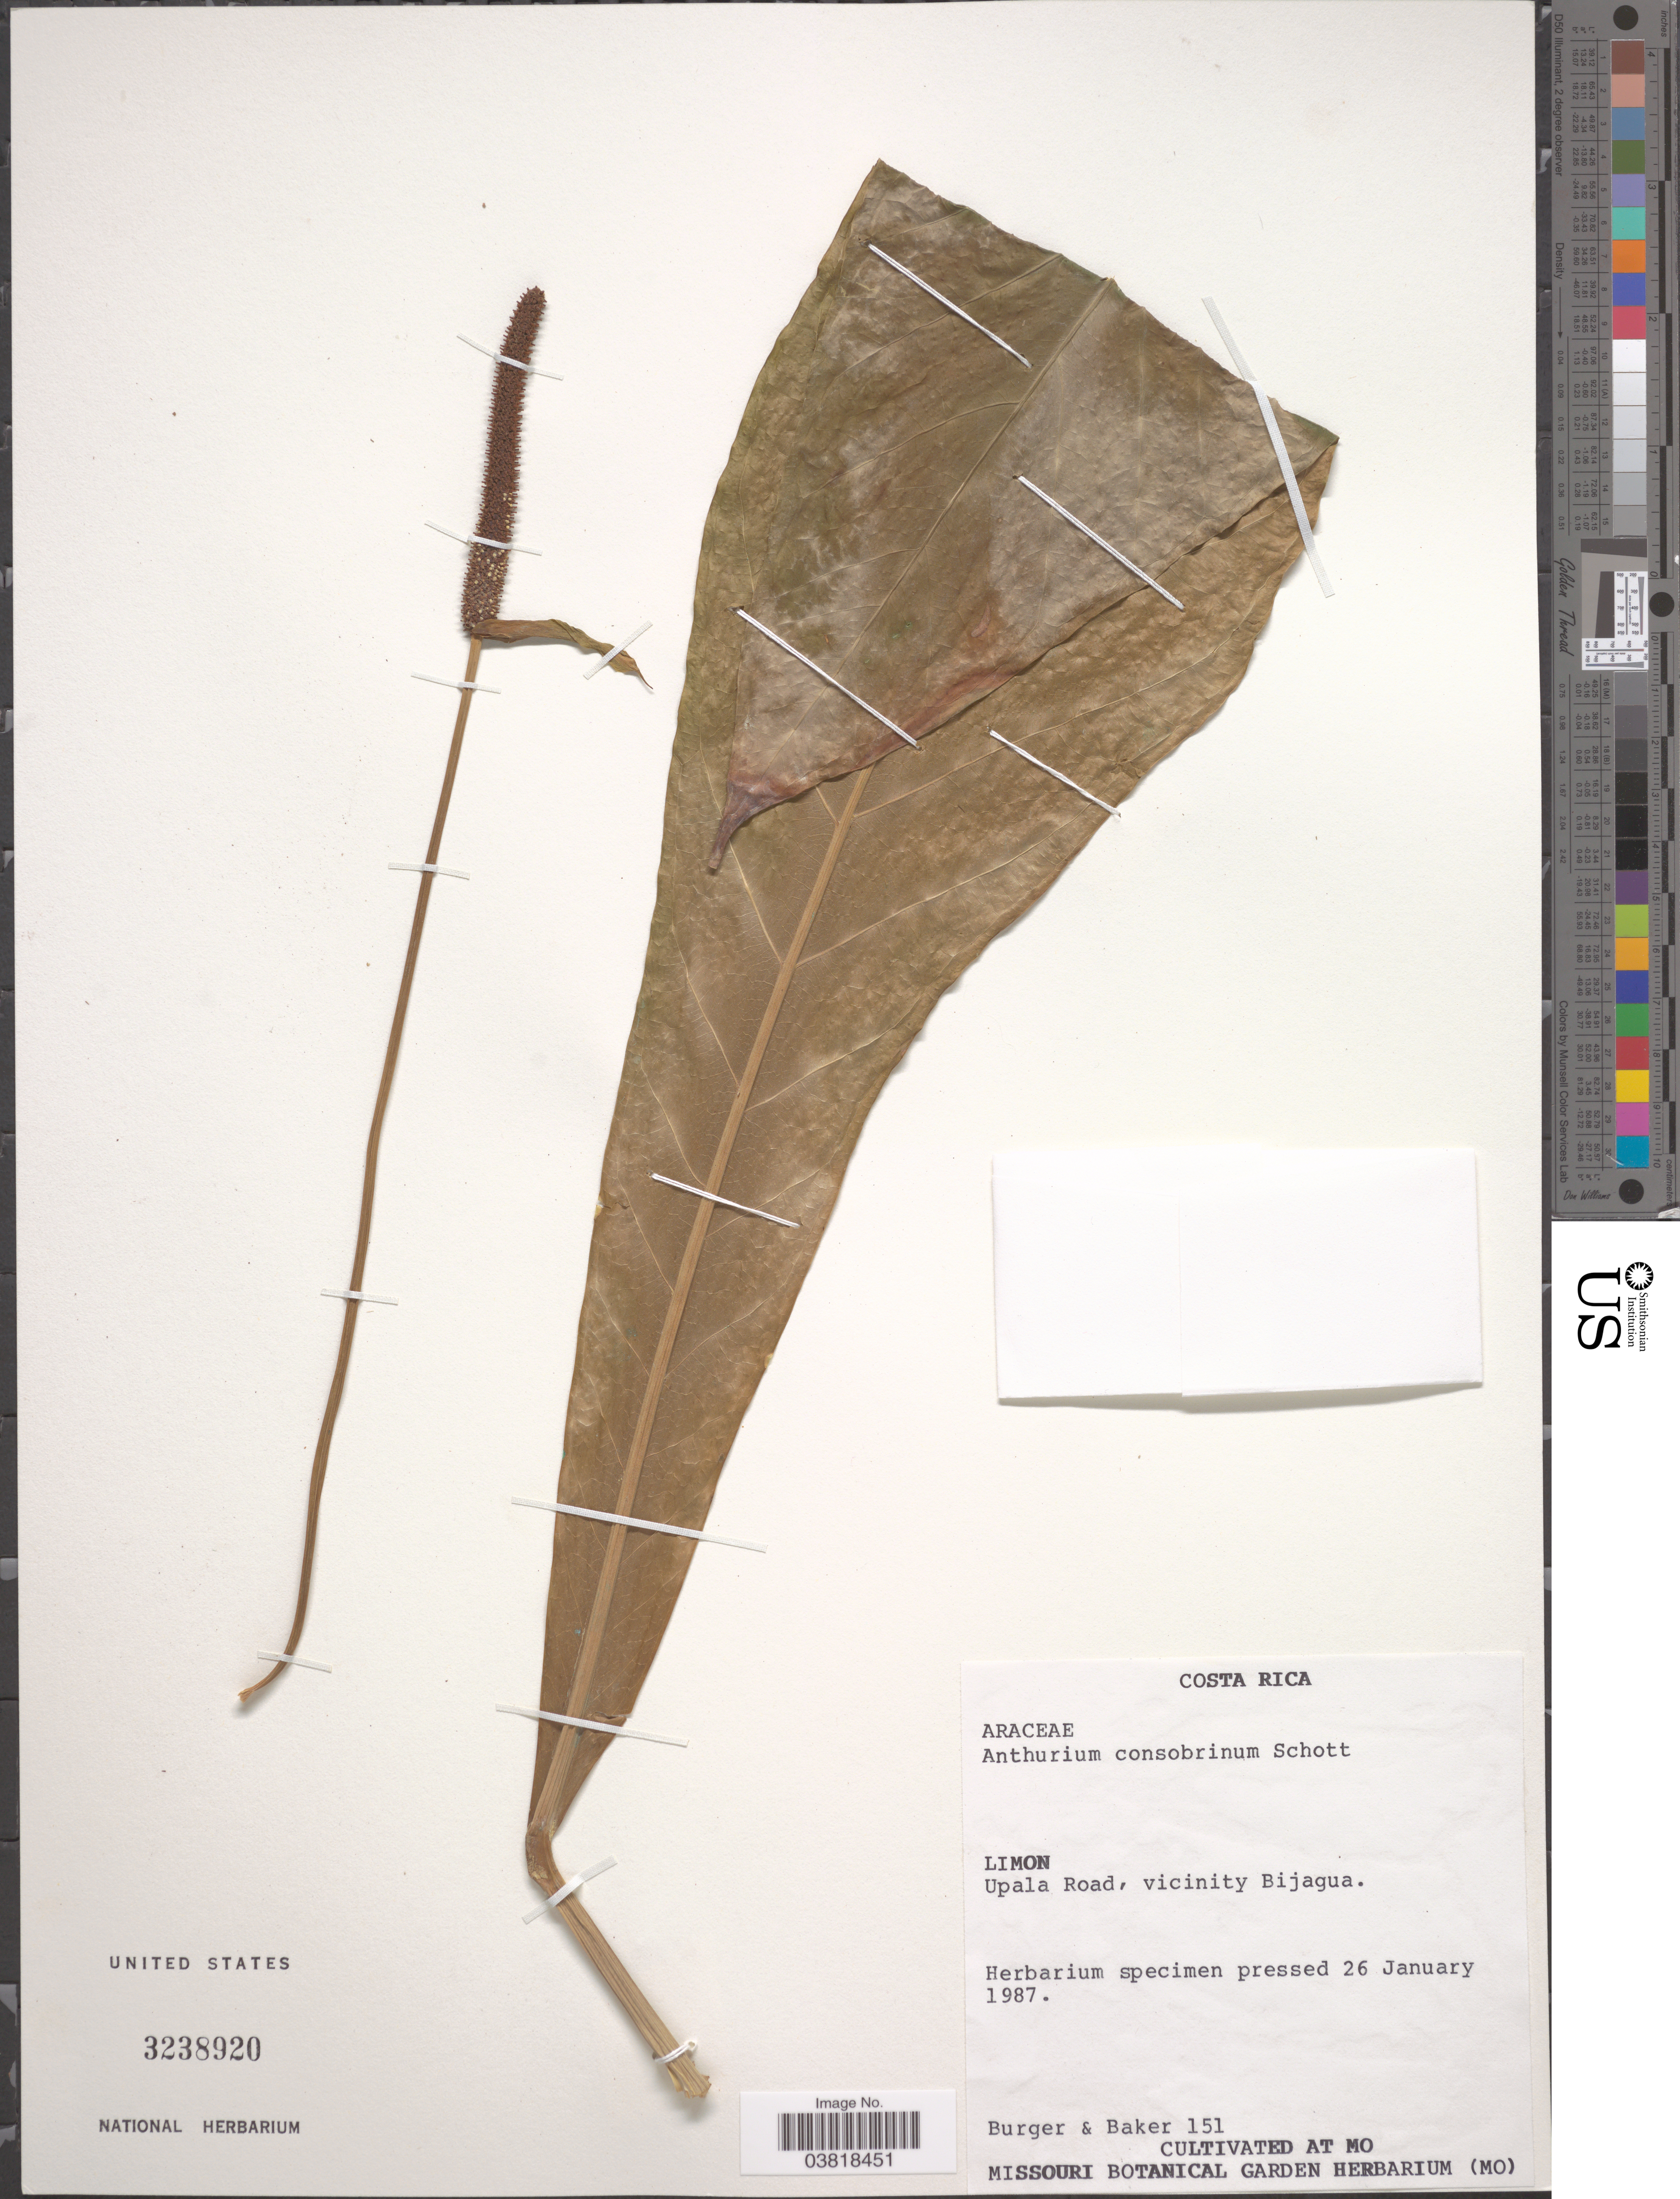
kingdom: Plantae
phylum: Tracheophyta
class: Liliopsida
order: Alismatales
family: Araceae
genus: Anthurium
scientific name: Anthurium consobrinum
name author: Schott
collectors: -- Burger & -- Baker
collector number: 151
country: Costa Rica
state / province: Limón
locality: Upala Road, vicinity Bijagua.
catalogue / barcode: US 3238920